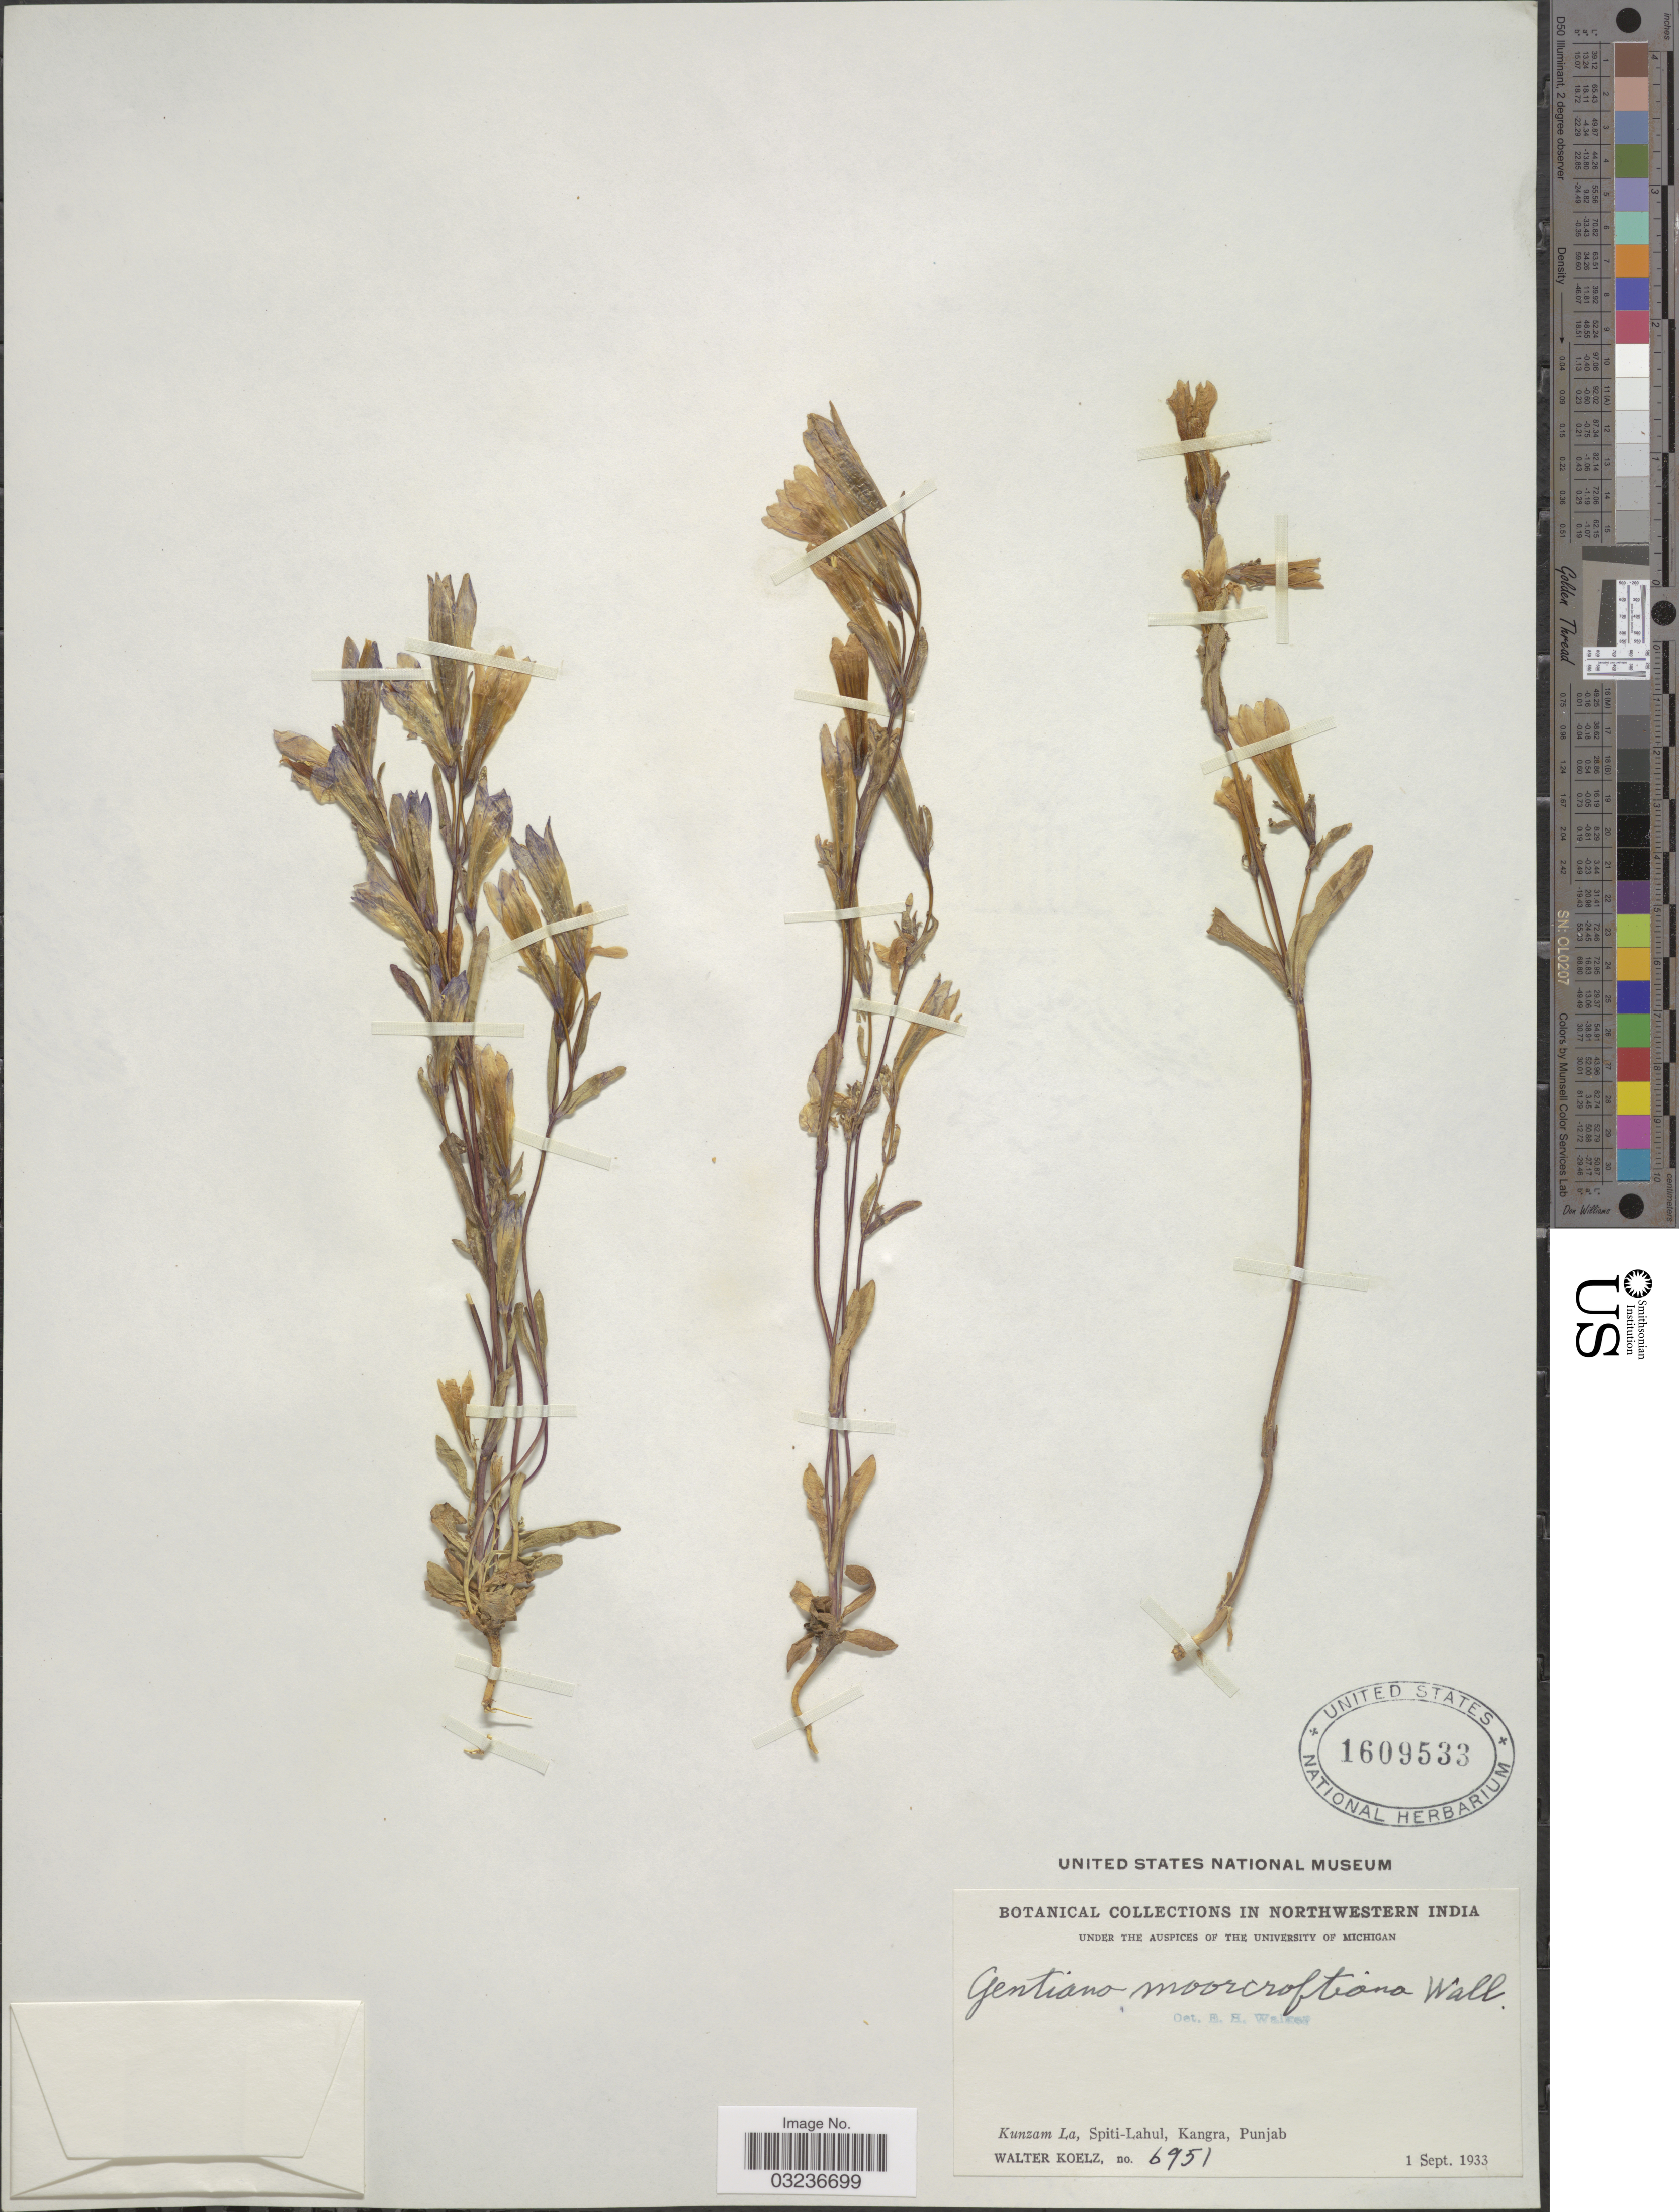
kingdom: Plantae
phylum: Tracheophyta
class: Magnoliopsida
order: Gentianales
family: Gentianaceae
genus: Gentiana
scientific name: Gentiana moorcroftiana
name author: Wall. ex G. Don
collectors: W. N. Koelz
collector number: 6951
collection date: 1933-09-01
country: India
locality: Northwestern India, Kunzam La, Spiti-Lahul, Kangra, Punjab.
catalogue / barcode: US 1609533